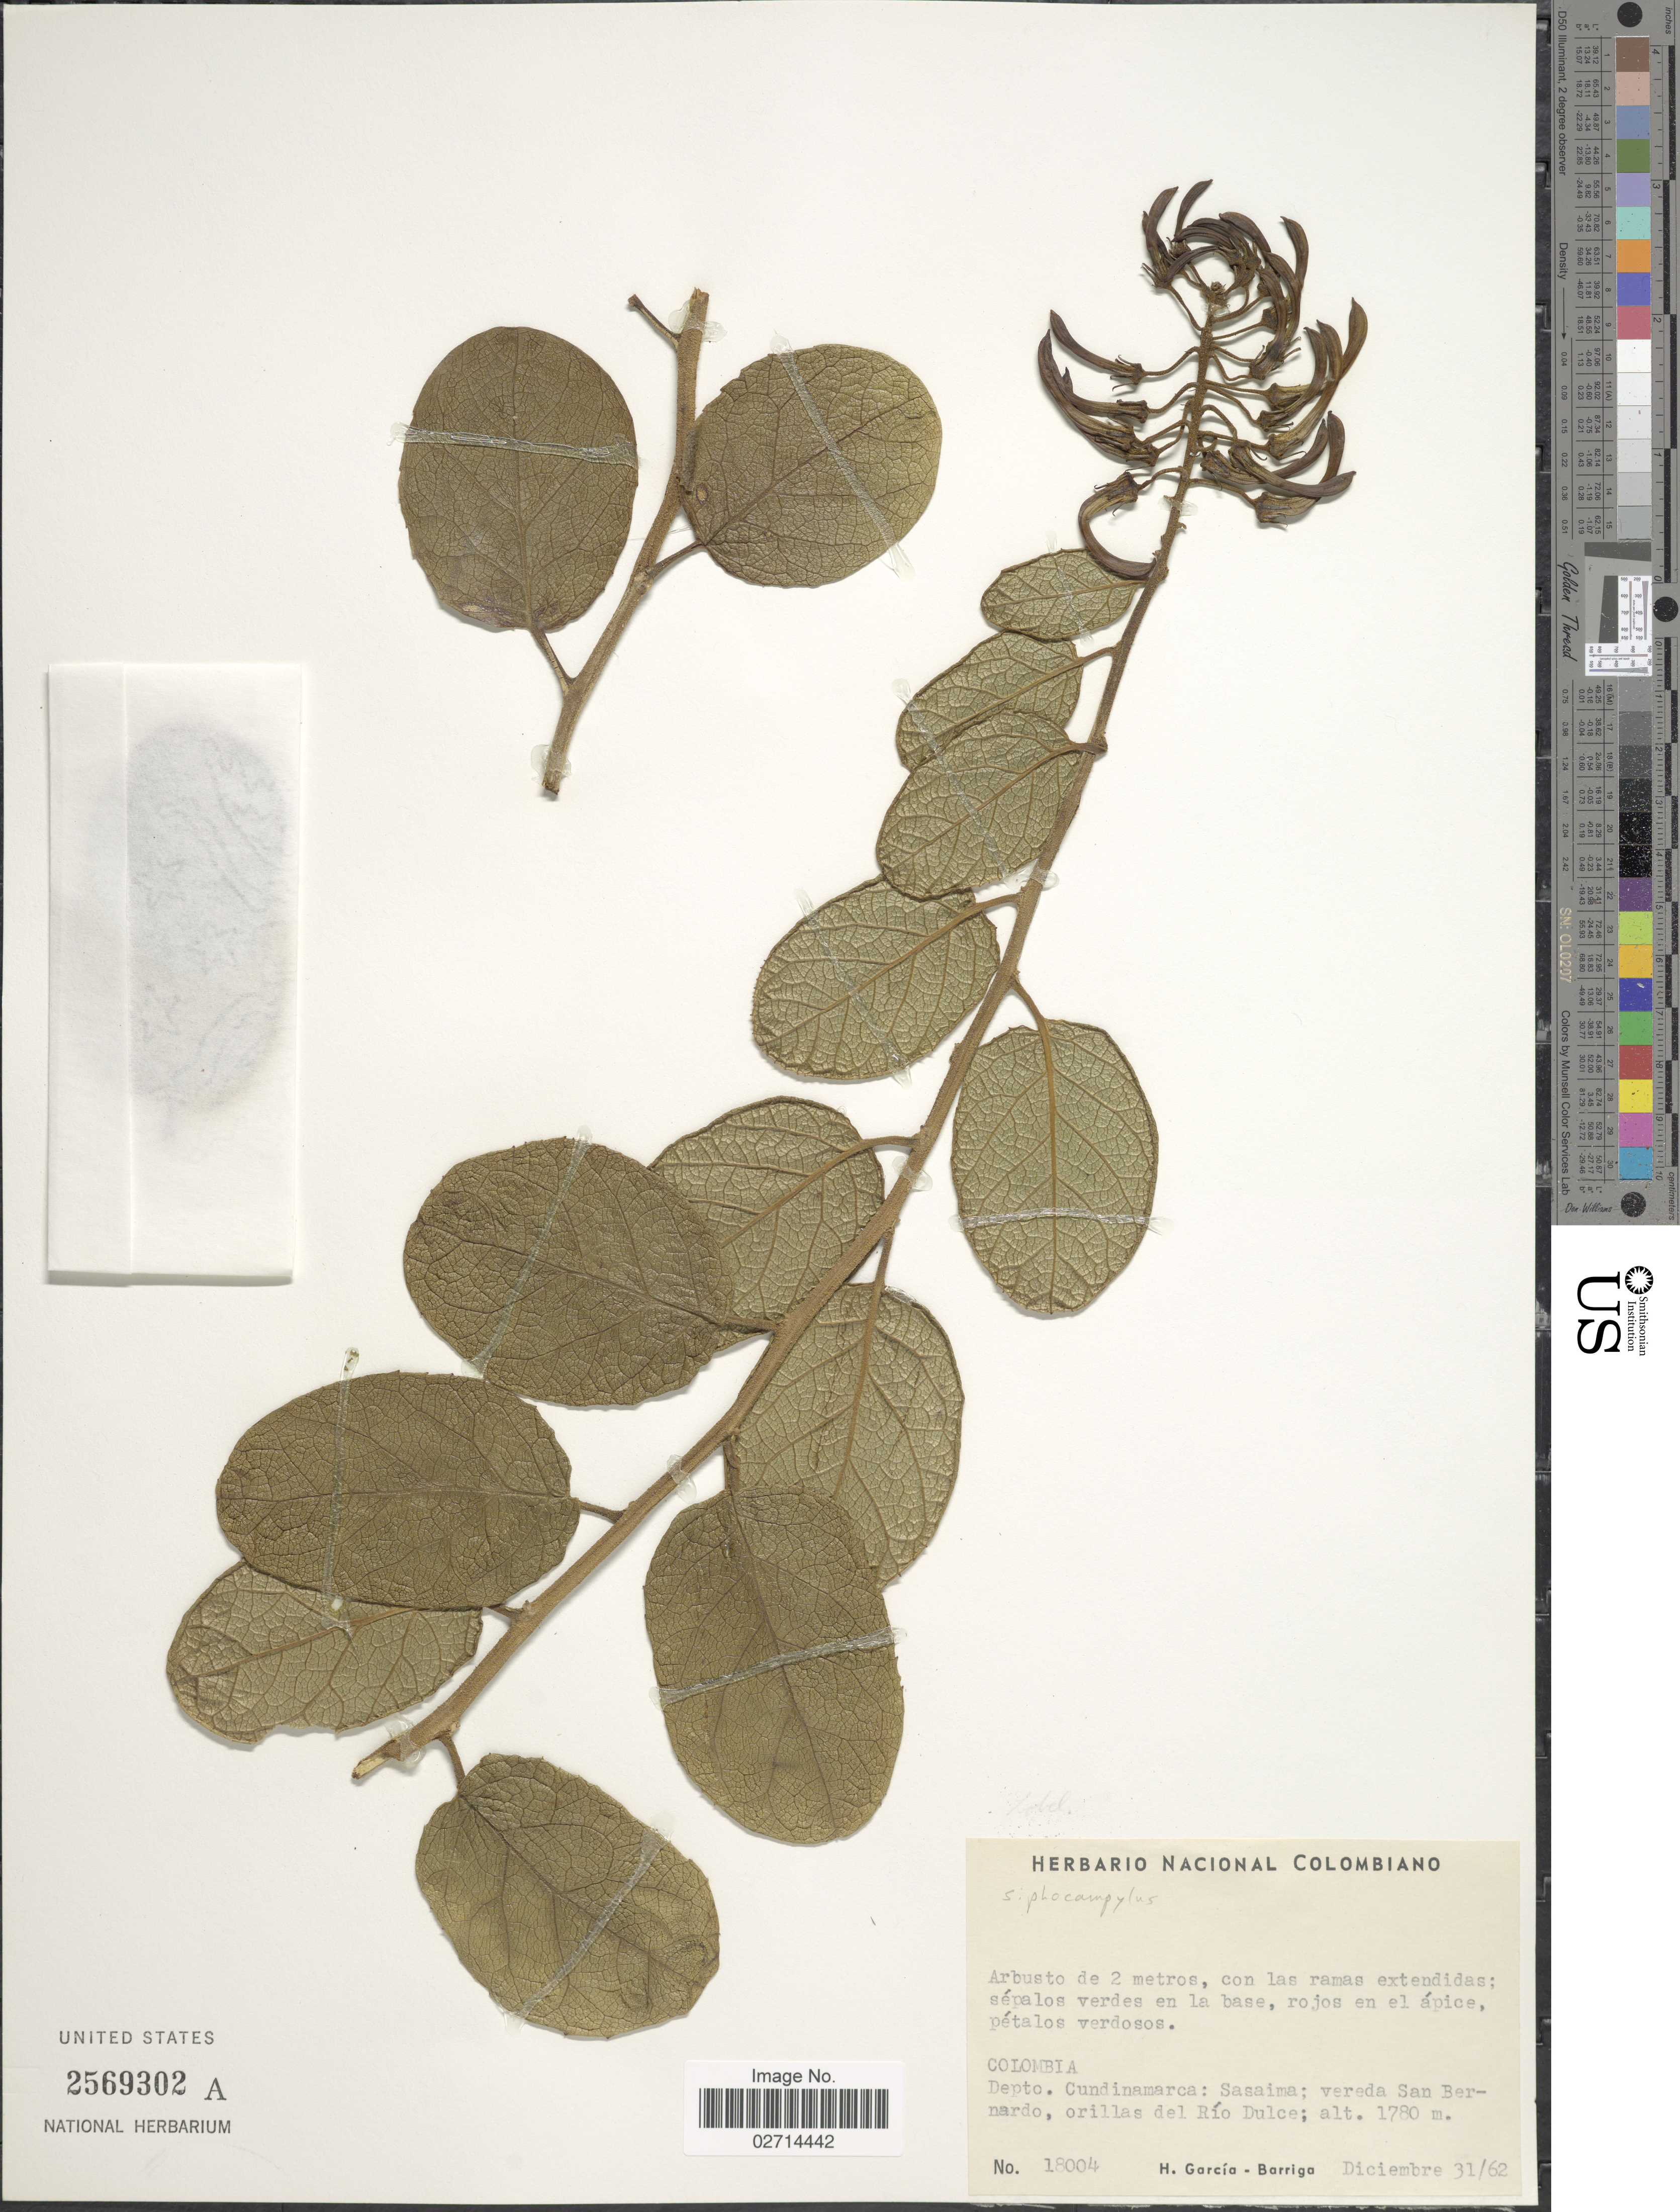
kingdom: Plantae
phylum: Tracheophyta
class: Magnoliopsida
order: Asterales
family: Campanulaceae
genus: Siphocampylus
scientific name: Siphocampylus sp.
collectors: H. García Barriga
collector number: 18004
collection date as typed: Transcribed d/m/y: 31/12/62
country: Colombia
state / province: Cundinamarca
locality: Sasaima; vereda San Bernardo, orillas del Rio Dulce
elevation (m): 1780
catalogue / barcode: US 2569302A